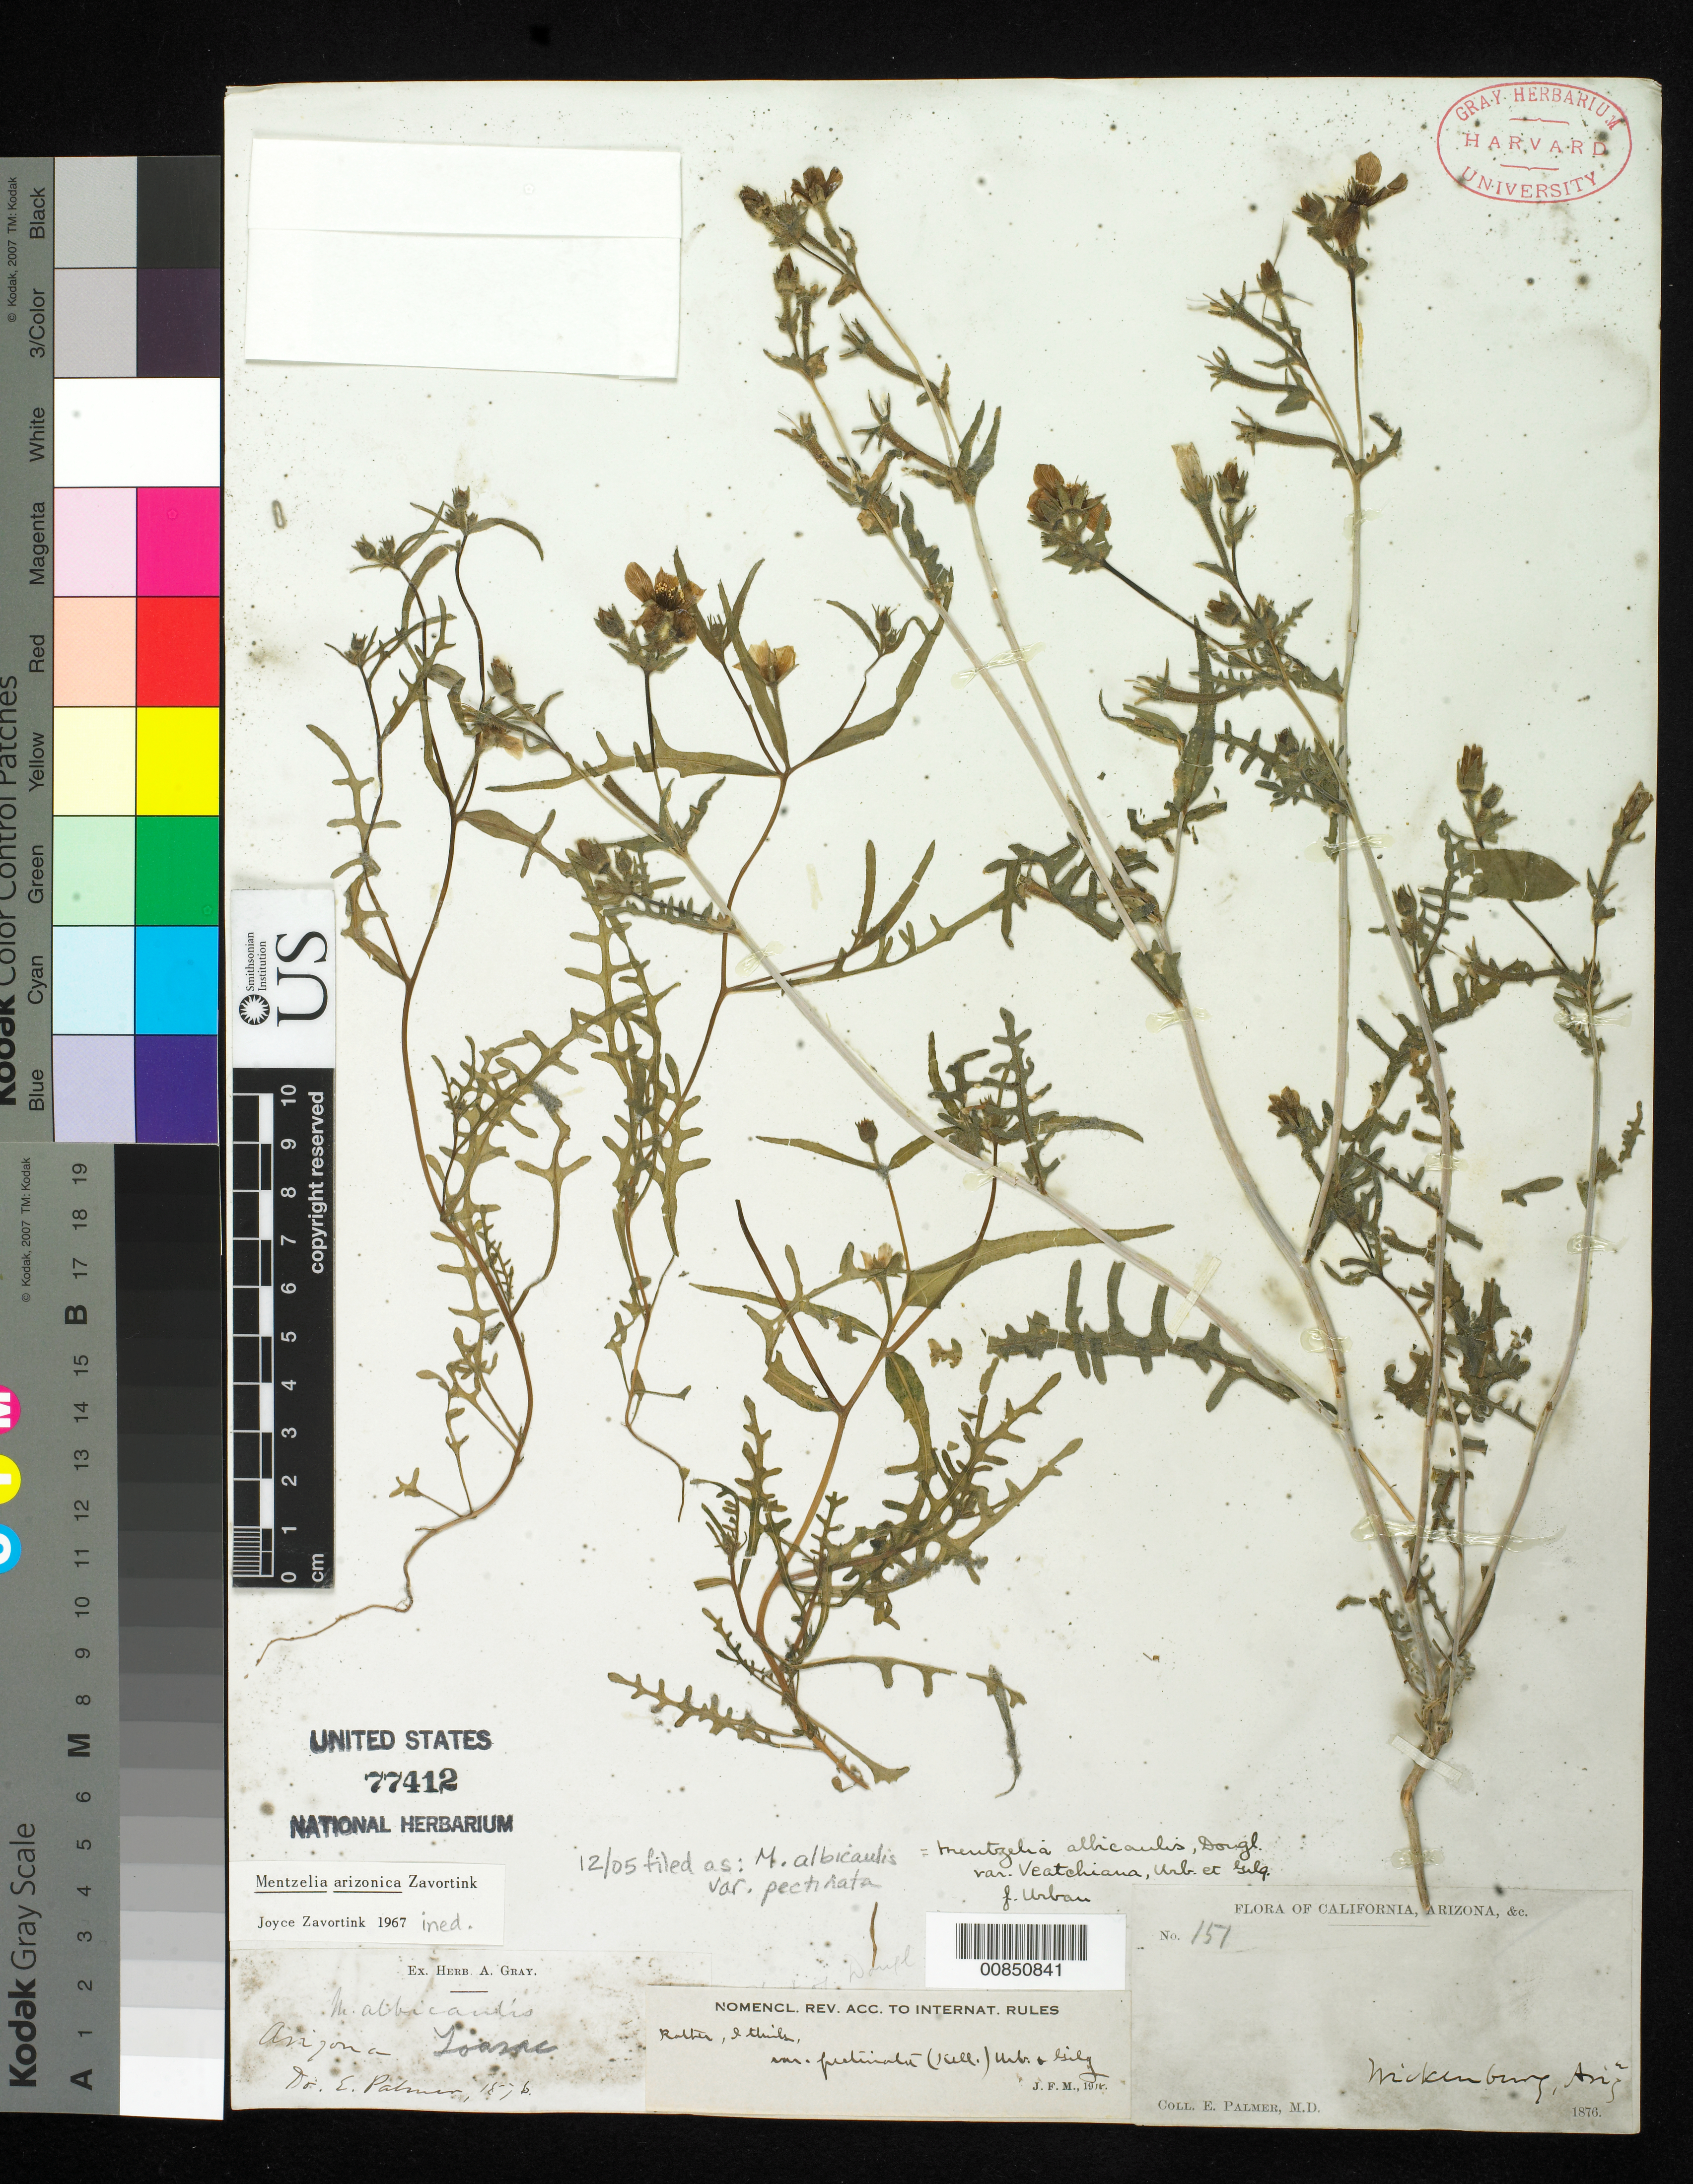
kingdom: Plantae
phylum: Tracheophyta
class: Magnoliopsida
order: Cornales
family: Loasaceae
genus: Mentzelia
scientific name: Mentzelia albicaulis var. pectinata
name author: (Kellogg) Urb. & Gilg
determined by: Macbride, J. F.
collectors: E. Palmer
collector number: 151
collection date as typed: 1876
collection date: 1876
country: United States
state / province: Arizona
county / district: Maricopa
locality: Wickenburg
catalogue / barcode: US 77412